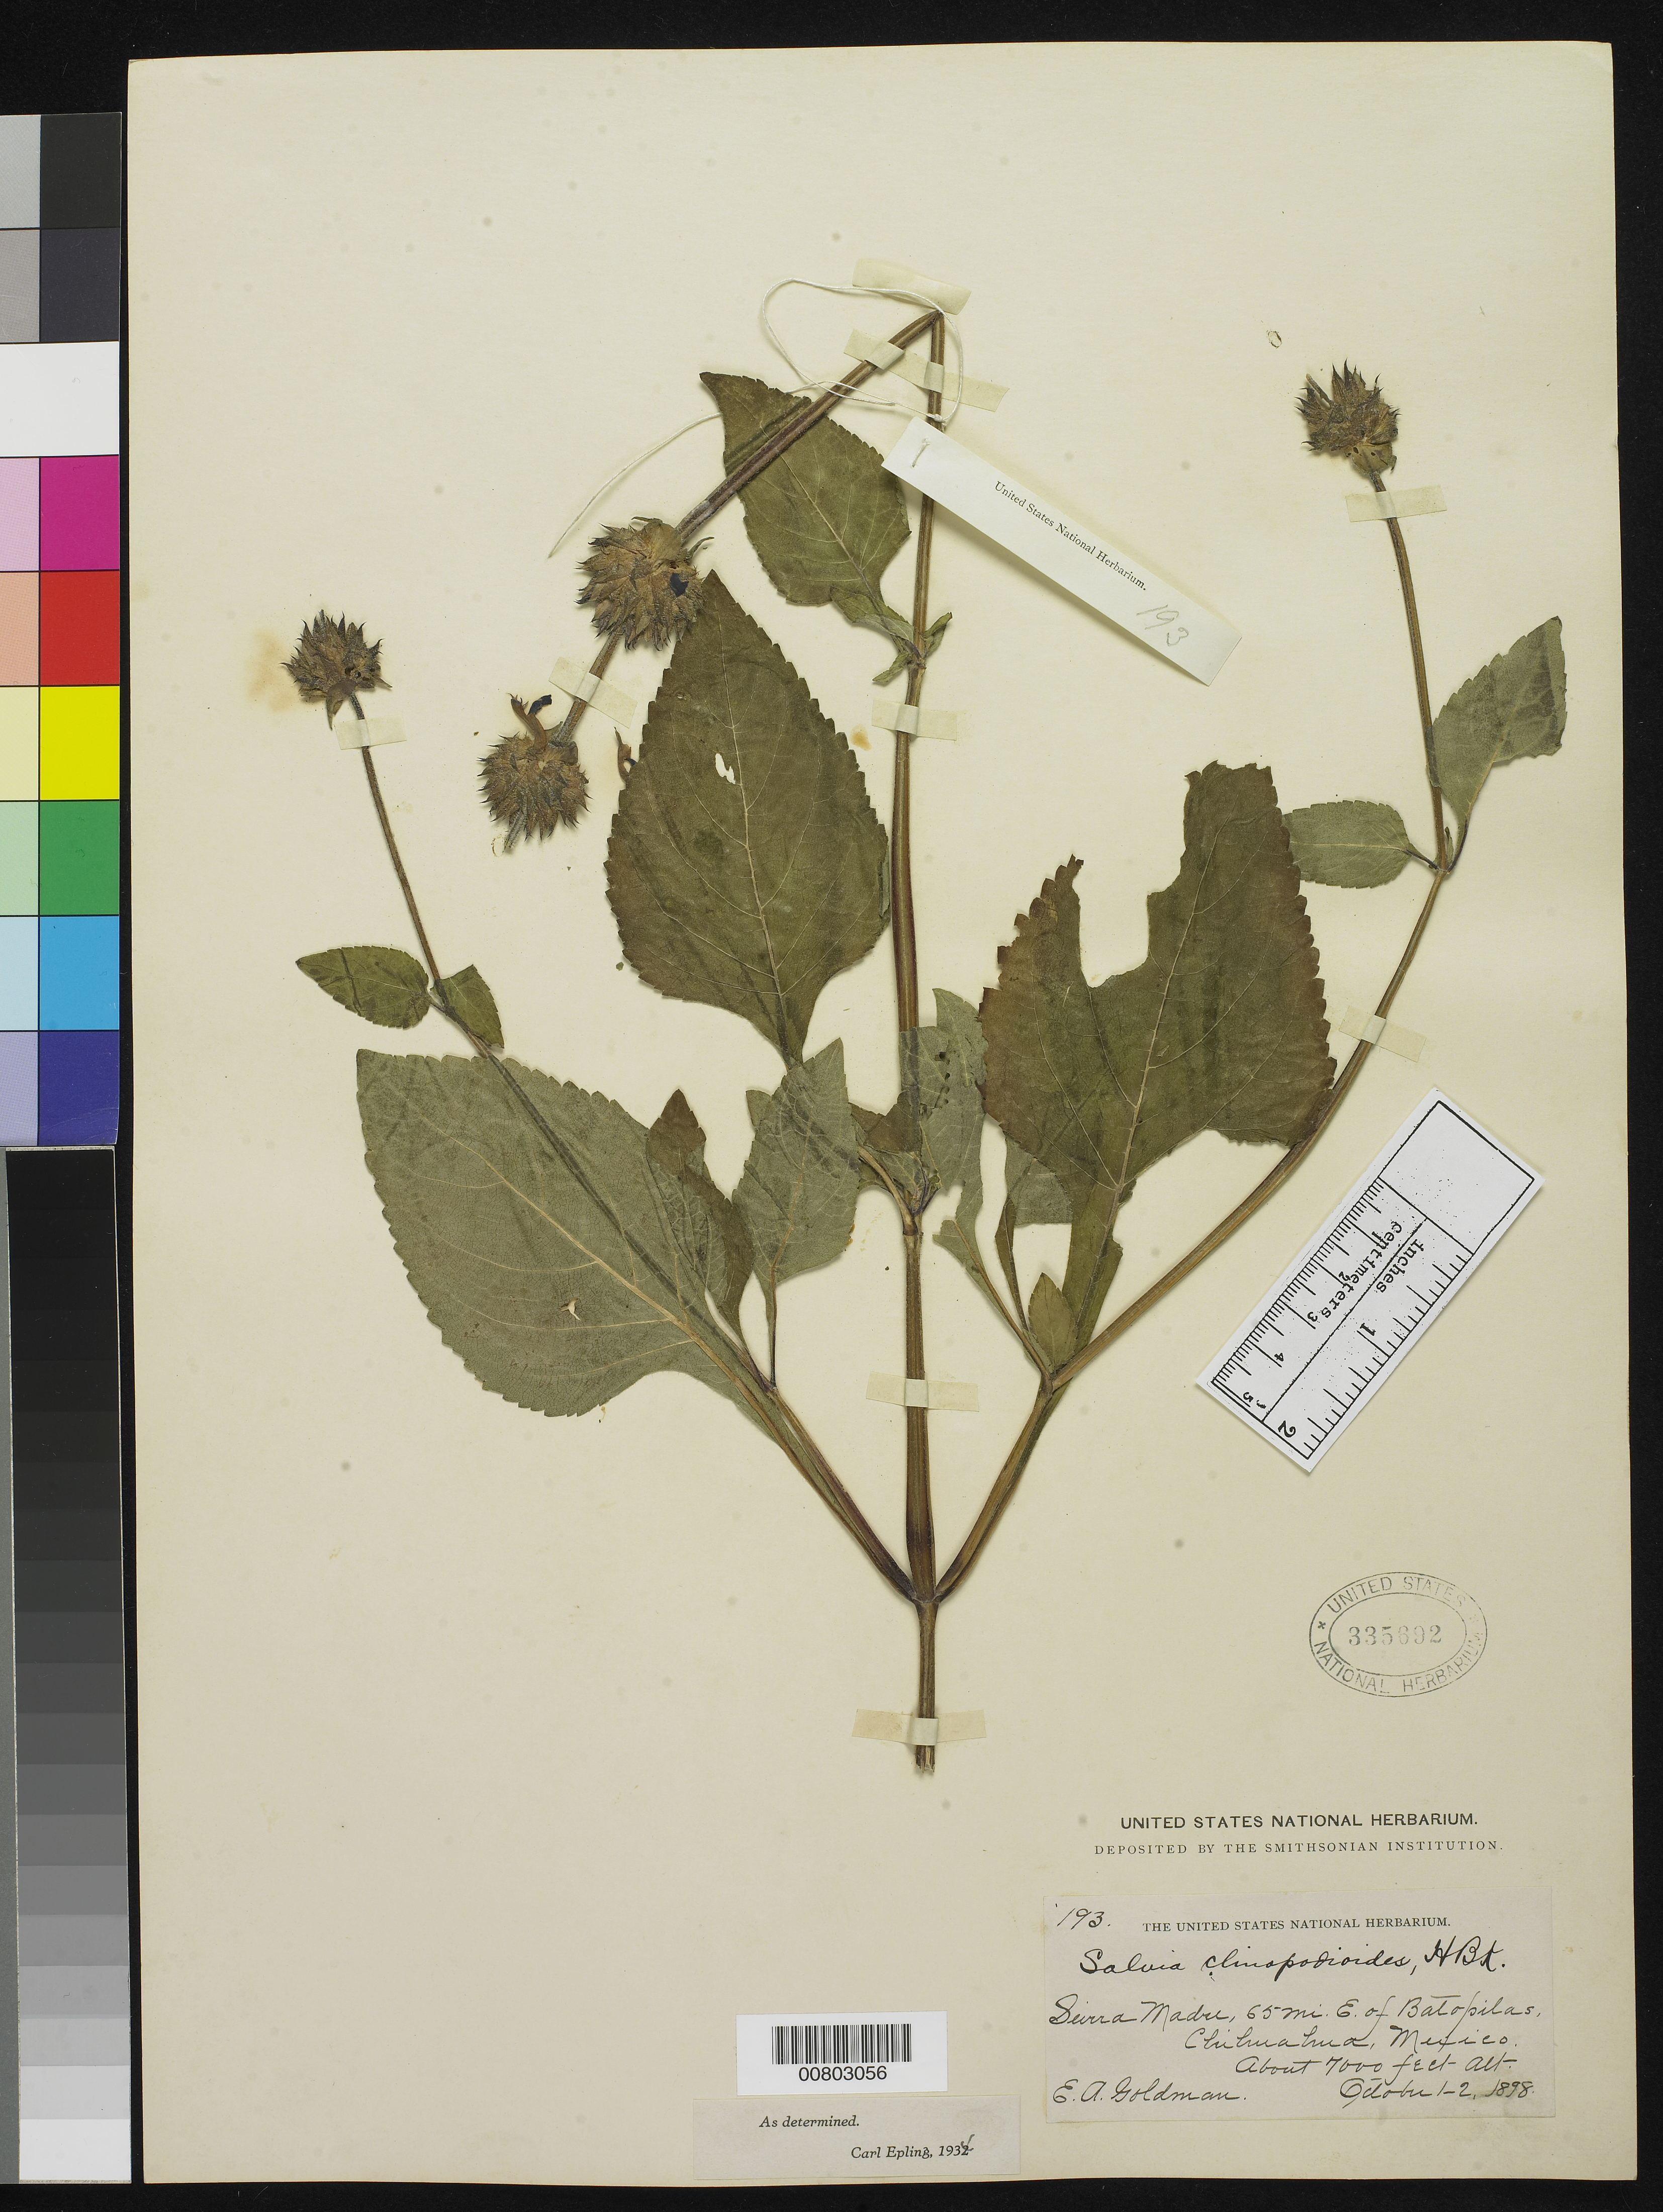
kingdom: Plantae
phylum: Tracheophyta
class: Magnoliopsida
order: Lamiales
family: Lamiaceae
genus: Salvia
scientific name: Salvia clinopodioides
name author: Kunth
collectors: E. A. Goldman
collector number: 193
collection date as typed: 01 Oct 1898 to 02 Oct 1898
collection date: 1898-10-01/1898-10-02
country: Mexico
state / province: Chihuahua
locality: Sierra Madre, 65 mi. E of Batopilas, Chihuahua.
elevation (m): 2134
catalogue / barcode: US 335692